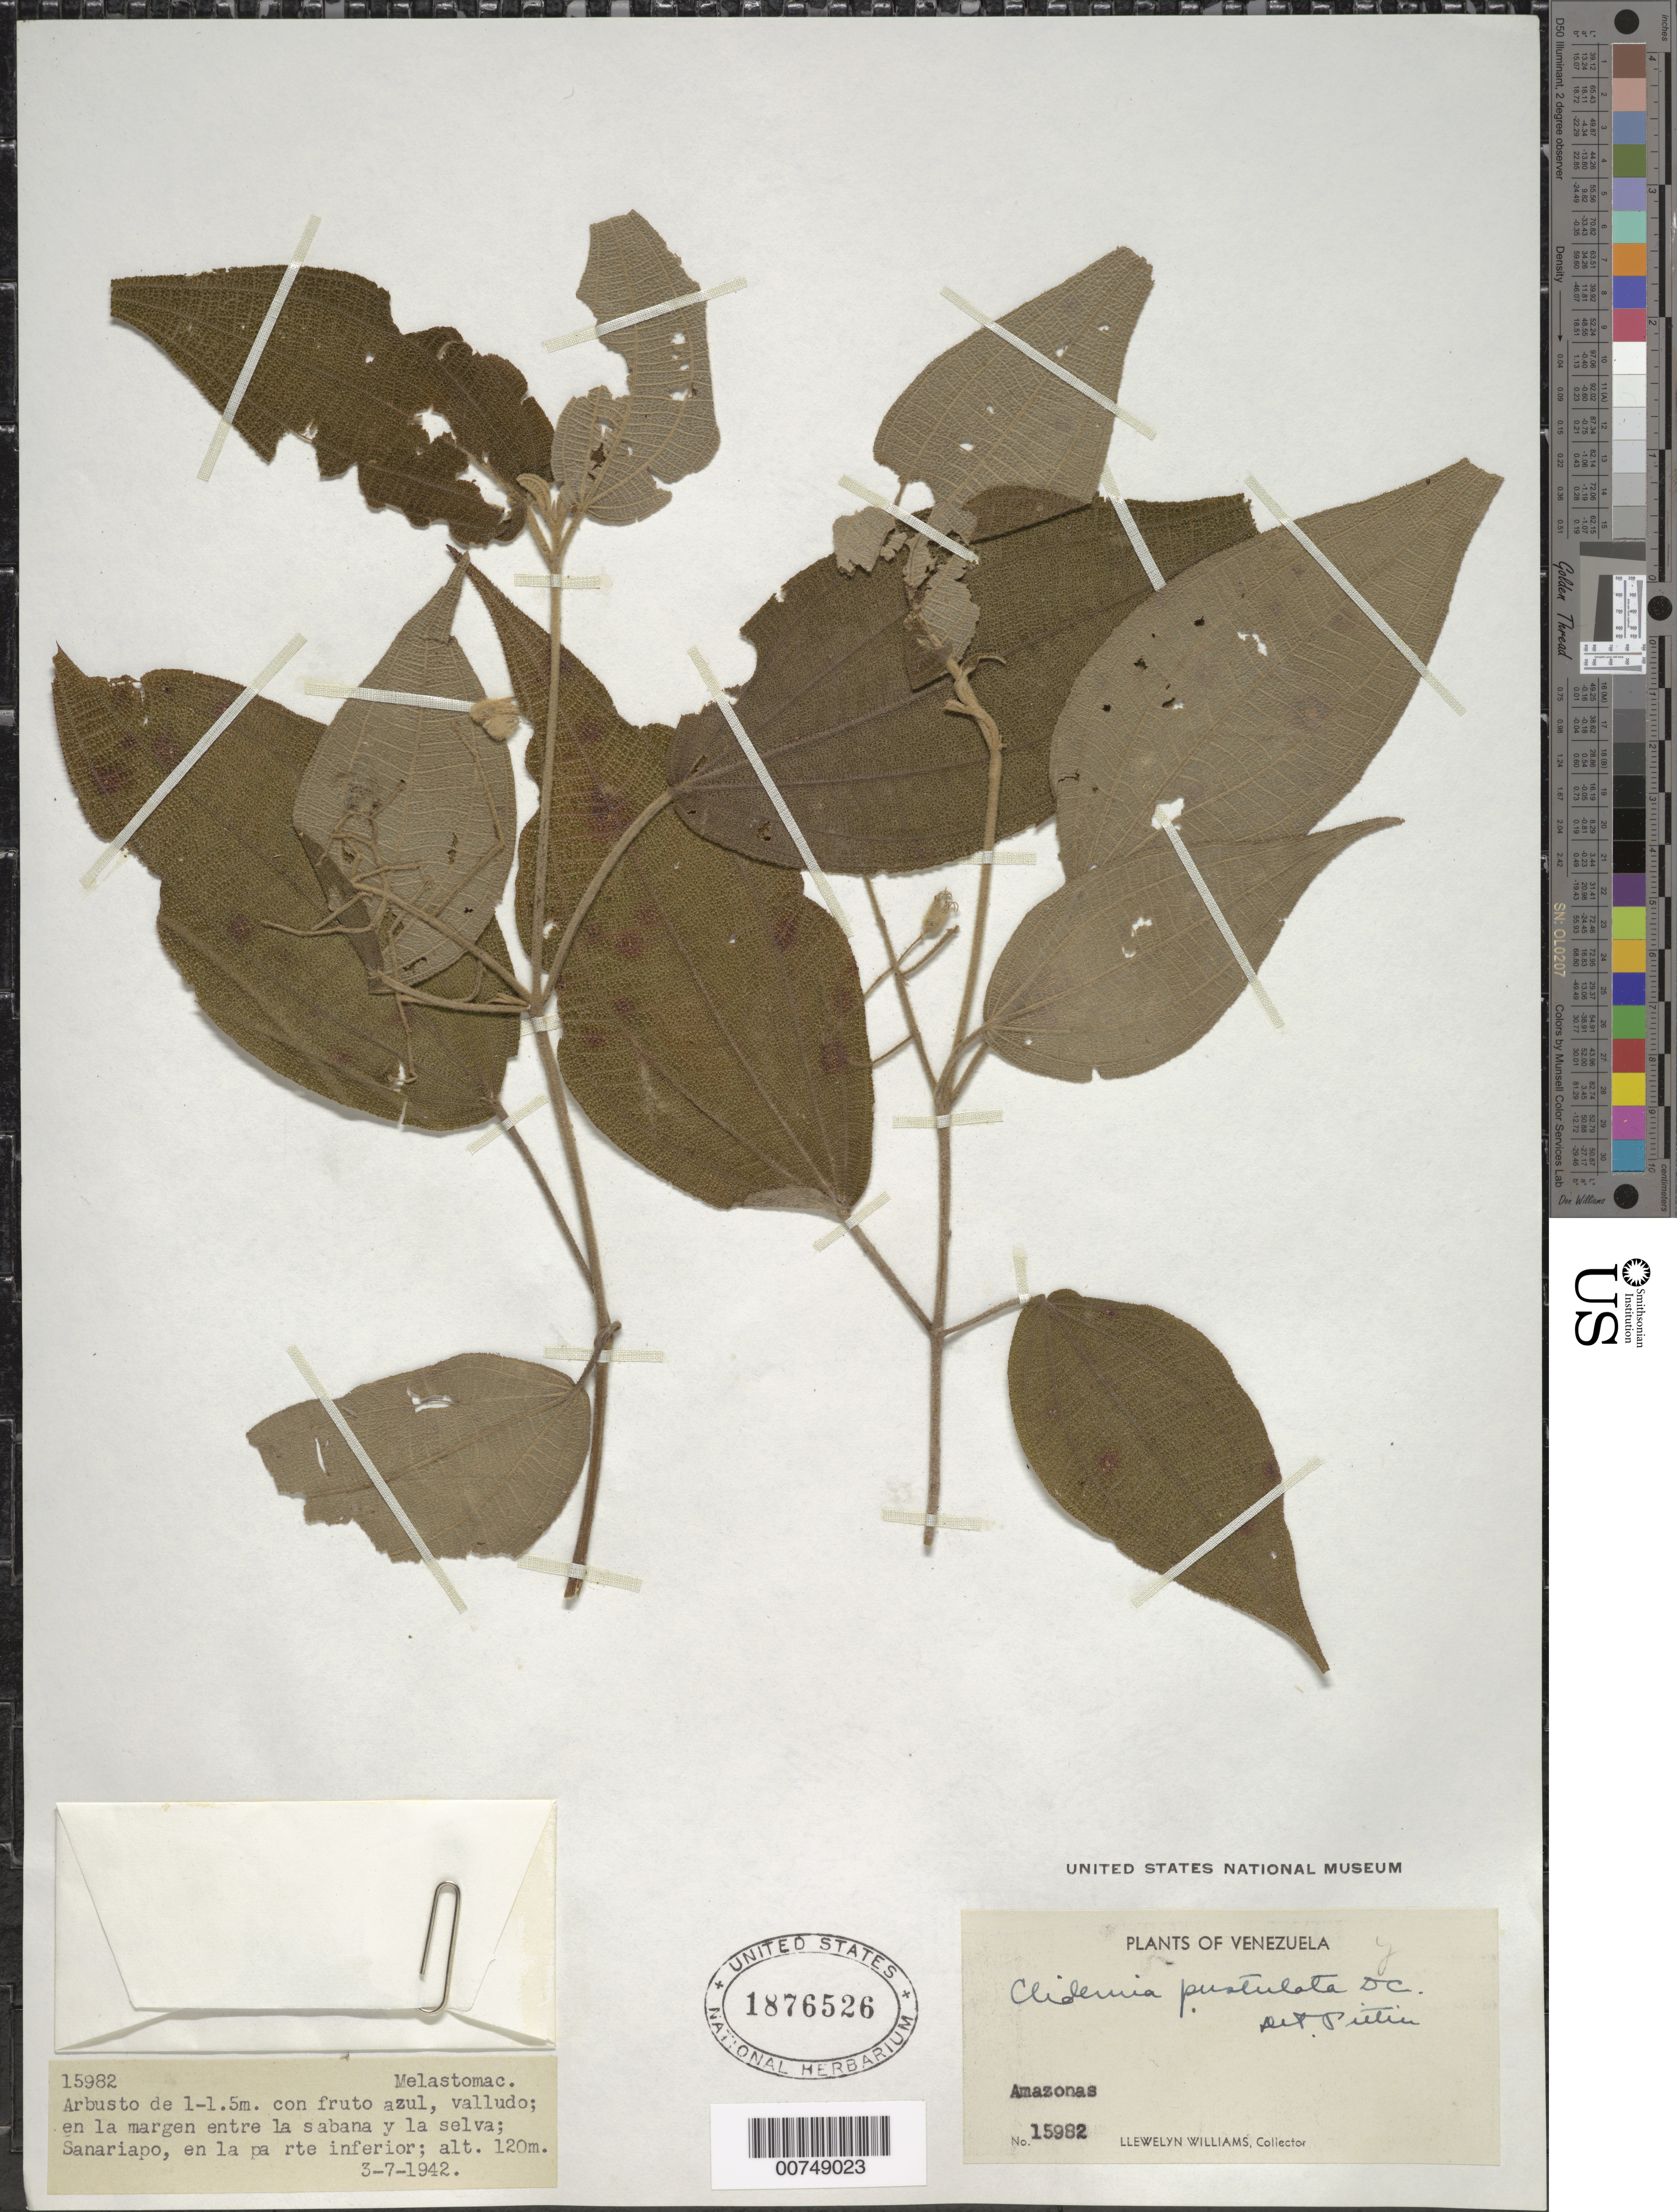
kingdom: Plantae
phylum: Tracheophyta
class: Magnoliopsida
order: Myrtales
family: Melastomataceae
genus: Clidemia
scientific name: Clidemia pustulata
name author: DC.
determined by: Pittier, Henri F.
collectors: Ll. Williams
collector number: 15982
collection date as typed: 3-Jul-42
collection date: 1942-07-03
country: Venezuela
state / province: Amazonas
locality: Río Sanariapo, en su parte inferíor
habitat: Margen entre la sabana y la selva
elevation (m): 120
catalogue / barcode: US 1876526